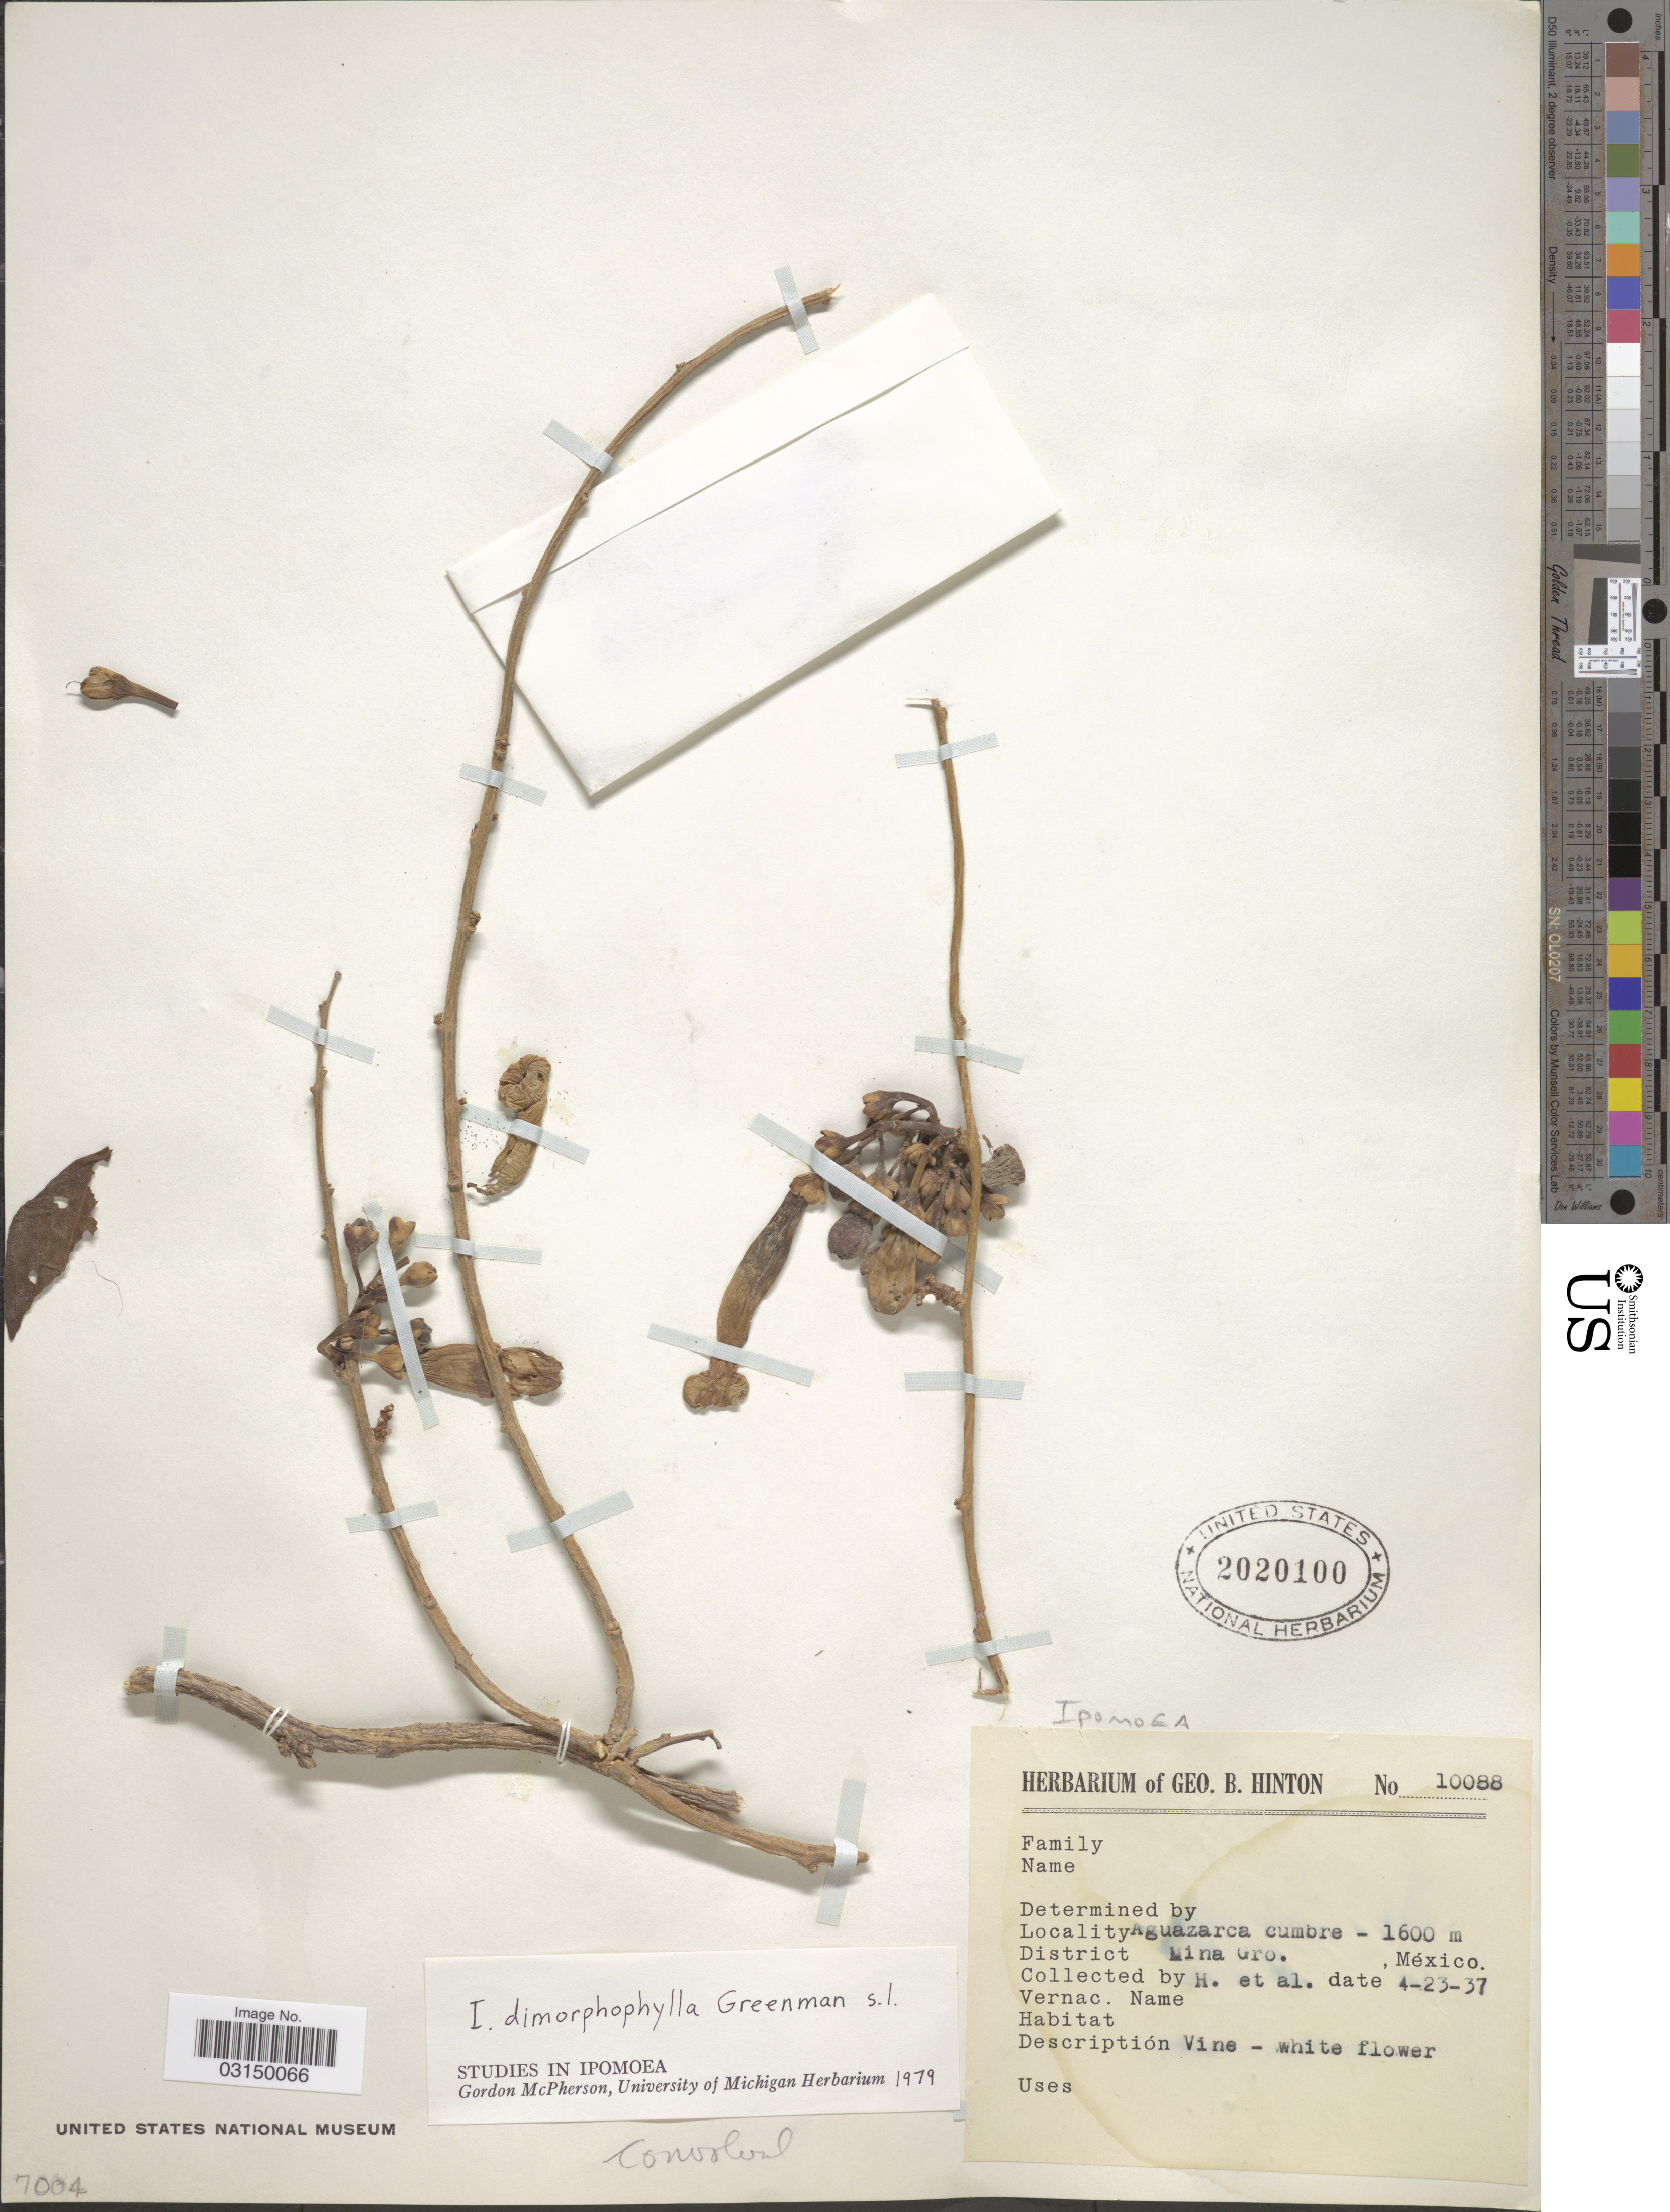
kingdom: Plantae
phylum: Tracheophyta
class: Magnoliopsida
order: Solanales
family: Convolvulaceae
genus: Ipomoea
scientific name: Ipomoea dimorphophylla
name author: Greenm.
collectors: G. B. Hinton & et al.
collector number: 10088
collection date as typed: Transcribed d/m/y: 23/4/37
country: Mexico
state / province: Guerrero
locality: Aguazarca cumbre, District Mina.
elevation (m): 1600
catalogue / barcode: US 2020100